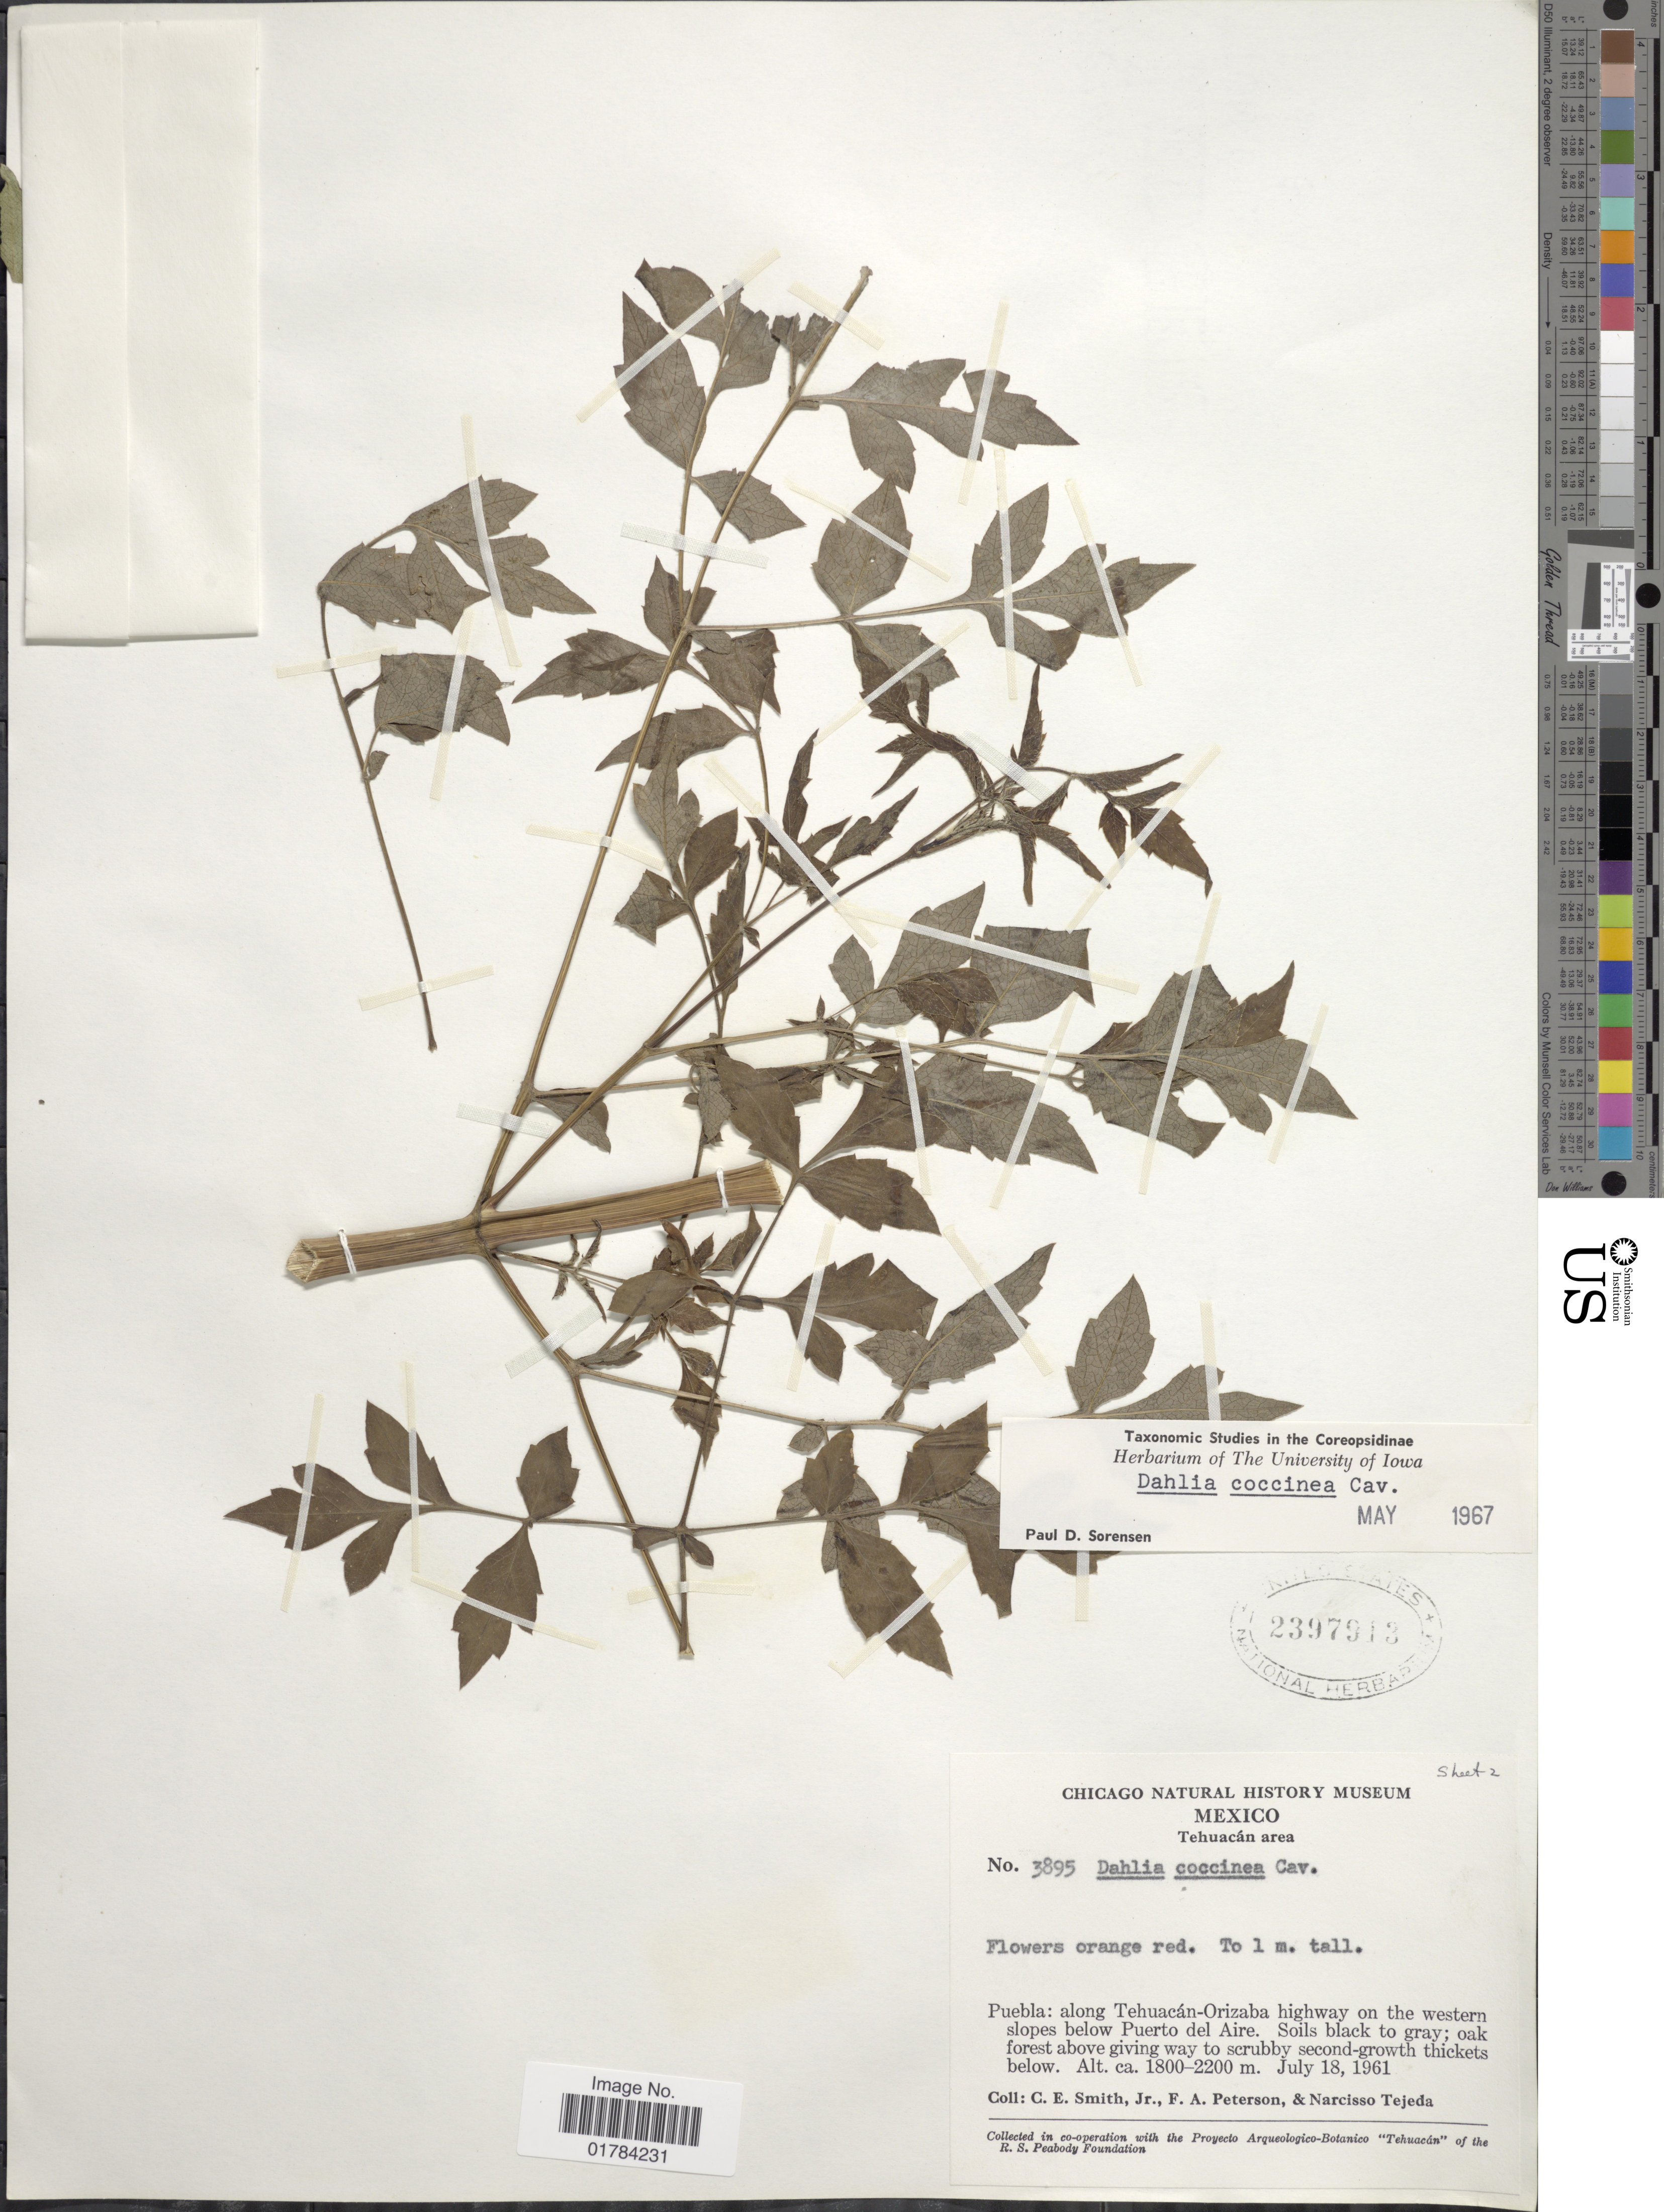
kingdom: Plantae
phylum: Tracheophyta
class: Magnoliopsida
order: Asterales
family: Asteraceae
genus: Dahlia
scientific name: Dahlia coccinea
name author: Cav.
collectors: C. E. Smith Jr., F. A. Peterson & N. Tejeda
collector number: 3895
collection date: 1961-07-18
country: Mexico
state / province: Puebla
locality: Tehuacan area, Along Tehuacan-Orizaba highway on the western slopes below Puerto del Aire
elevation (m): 1800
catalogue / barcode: US 2397913